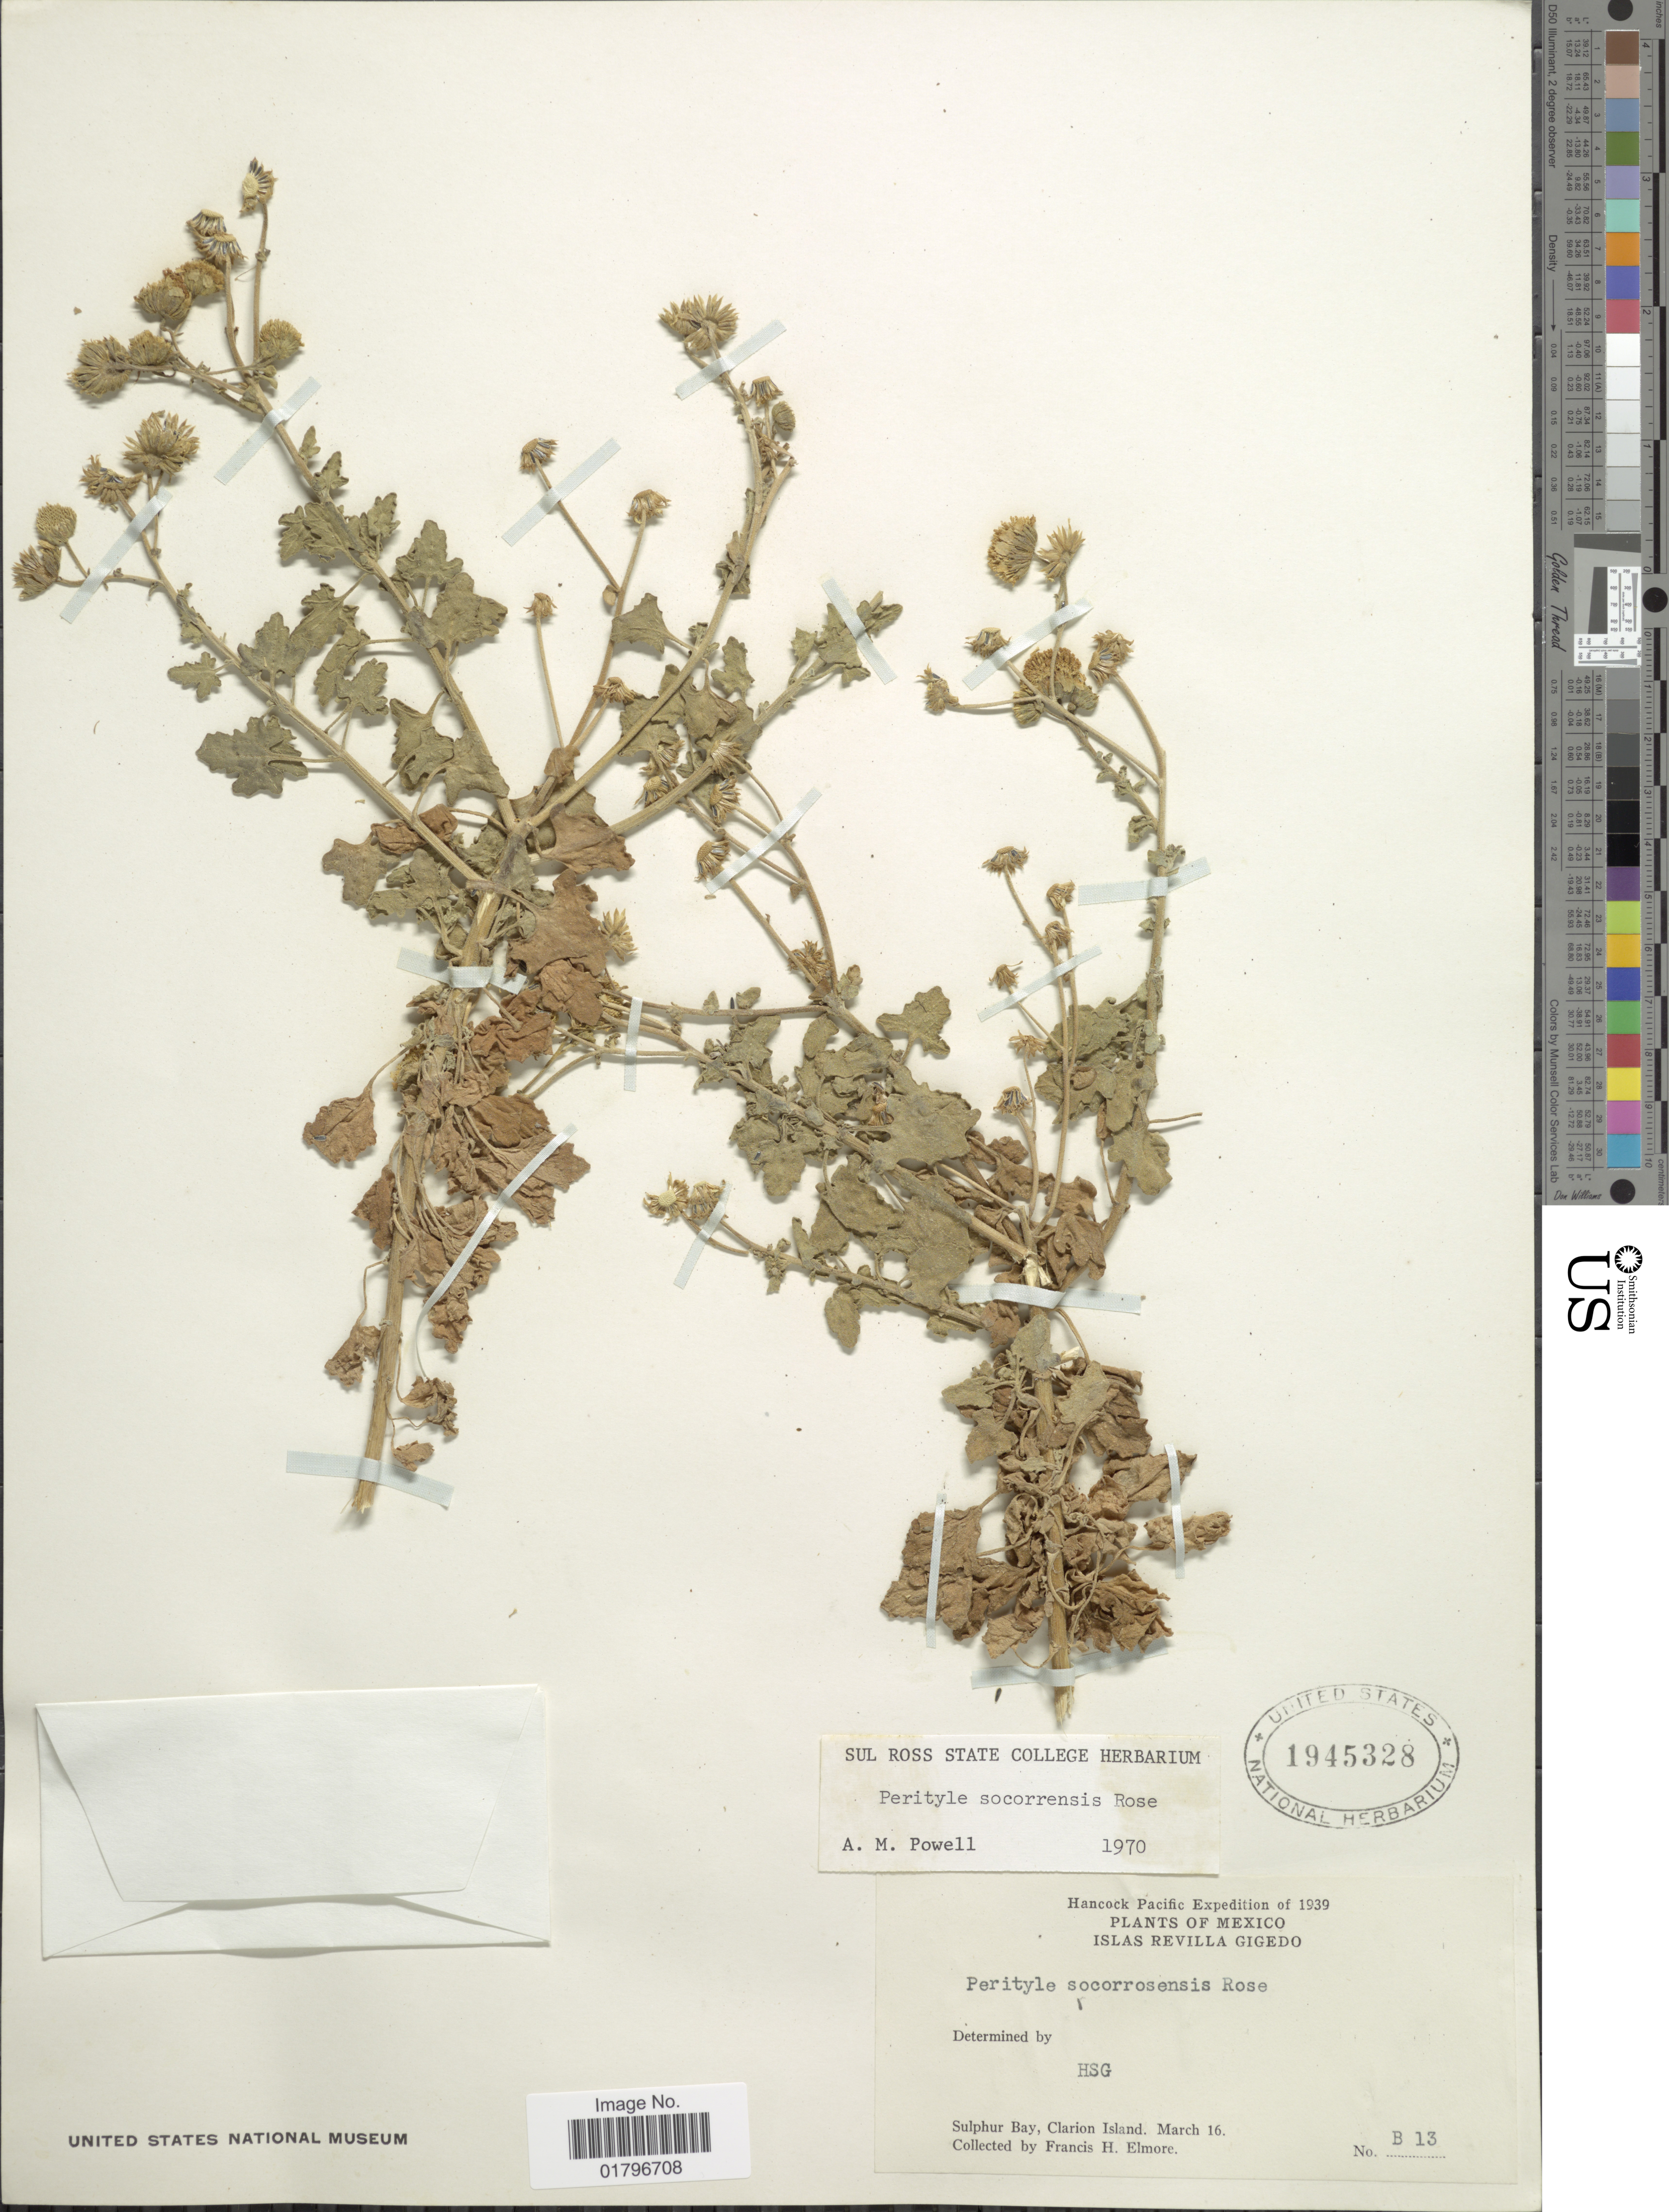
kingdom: Plantae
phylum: Tracheophyta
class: Magnoliopsida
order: Asterales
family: Asteraceae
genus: Perityle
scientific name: Perityle socorrosensis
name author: Rose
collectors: F. H. Elmore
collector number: B13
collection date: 1939-03-16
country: Mexico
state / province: Colima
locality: Islas Revilla Gigedo. Sulphur Bay, Clarion Island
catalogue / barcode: US 1945328